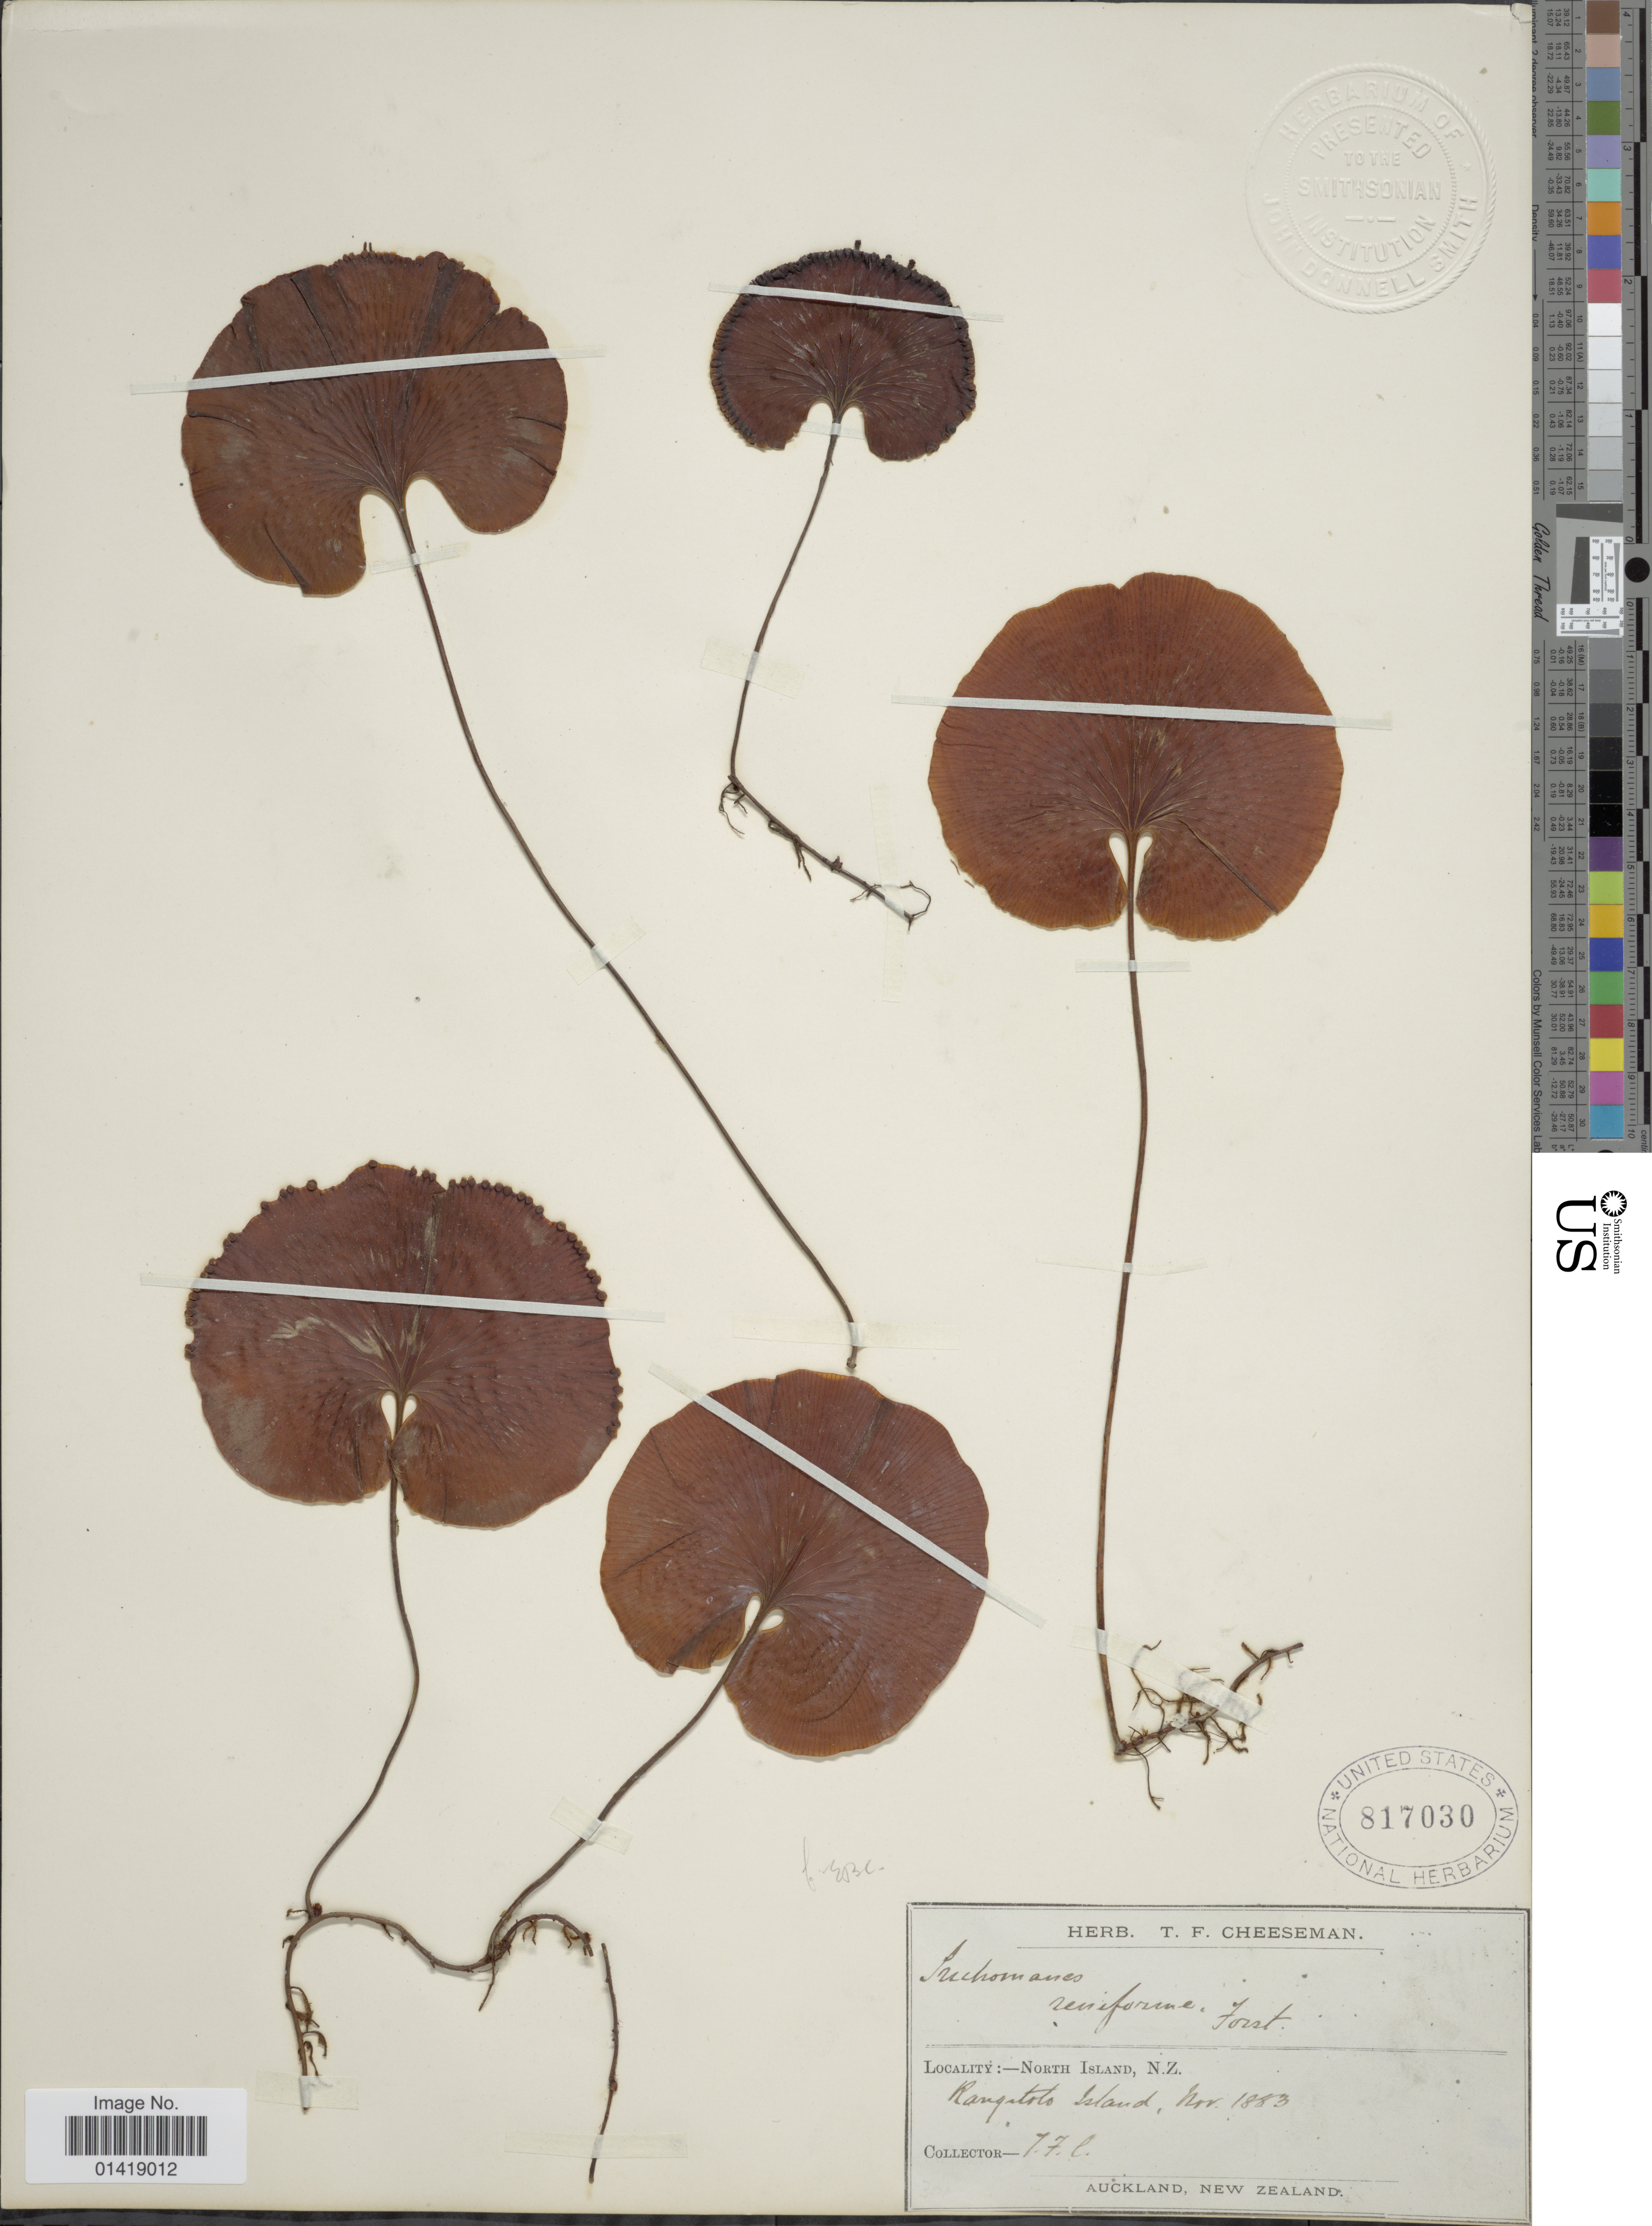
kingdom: Plantae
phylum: Tracheophyta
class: Polypodiopsida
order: Hymenophyllales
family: Hymenophyllaceae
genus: Hymenophyllum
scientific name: Hymenophyllum nephrophyllum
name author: Ebihara & K. Iwats.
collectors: T. F. Cheeseman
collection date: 1883-11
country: New Zealand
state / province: Auckland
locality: North Island N.Z. Rangatato Island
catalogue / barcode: US 817030